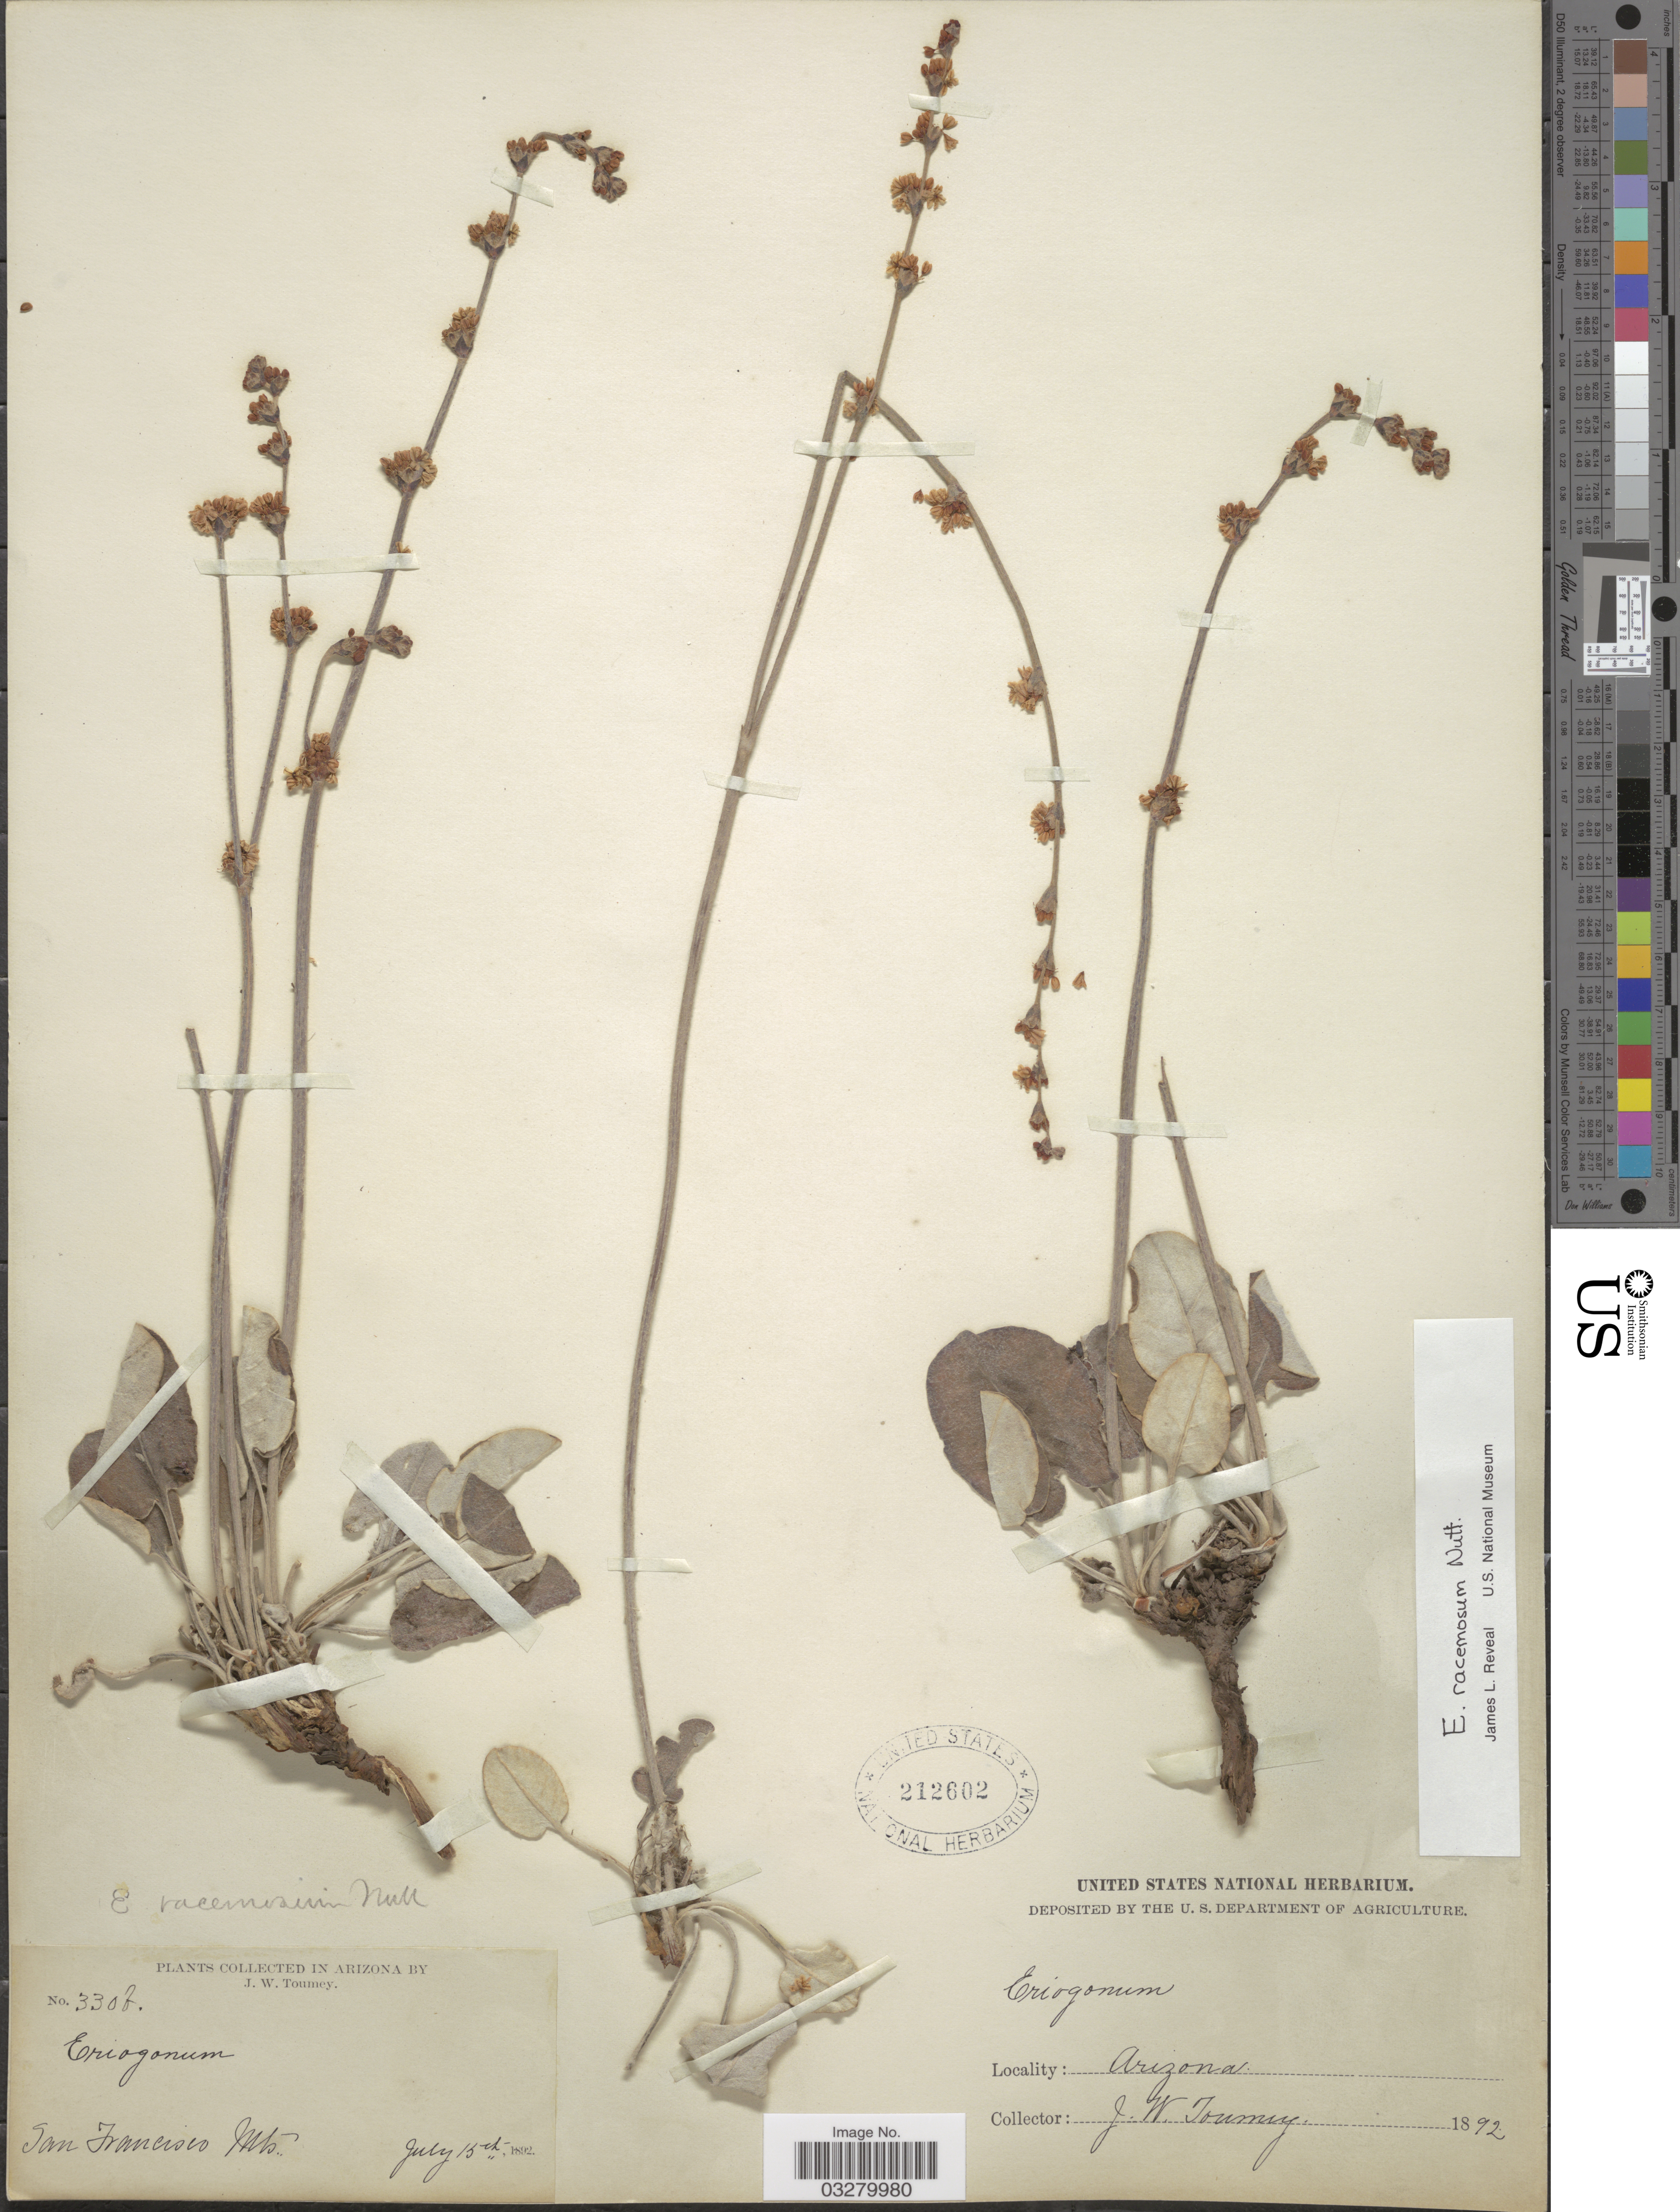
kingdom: Plantae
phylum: Tracheophyta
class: Magnoliopsida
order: Caryophyllales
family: Polygonaceae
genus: Eriogonum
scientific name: Eriogonum racemosum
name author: Nutt.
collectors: J. W. Toumey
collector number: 3307*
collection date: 1892-07-15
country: United States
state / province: Arizona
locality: San Francisco Mts.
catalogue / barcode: US 212602